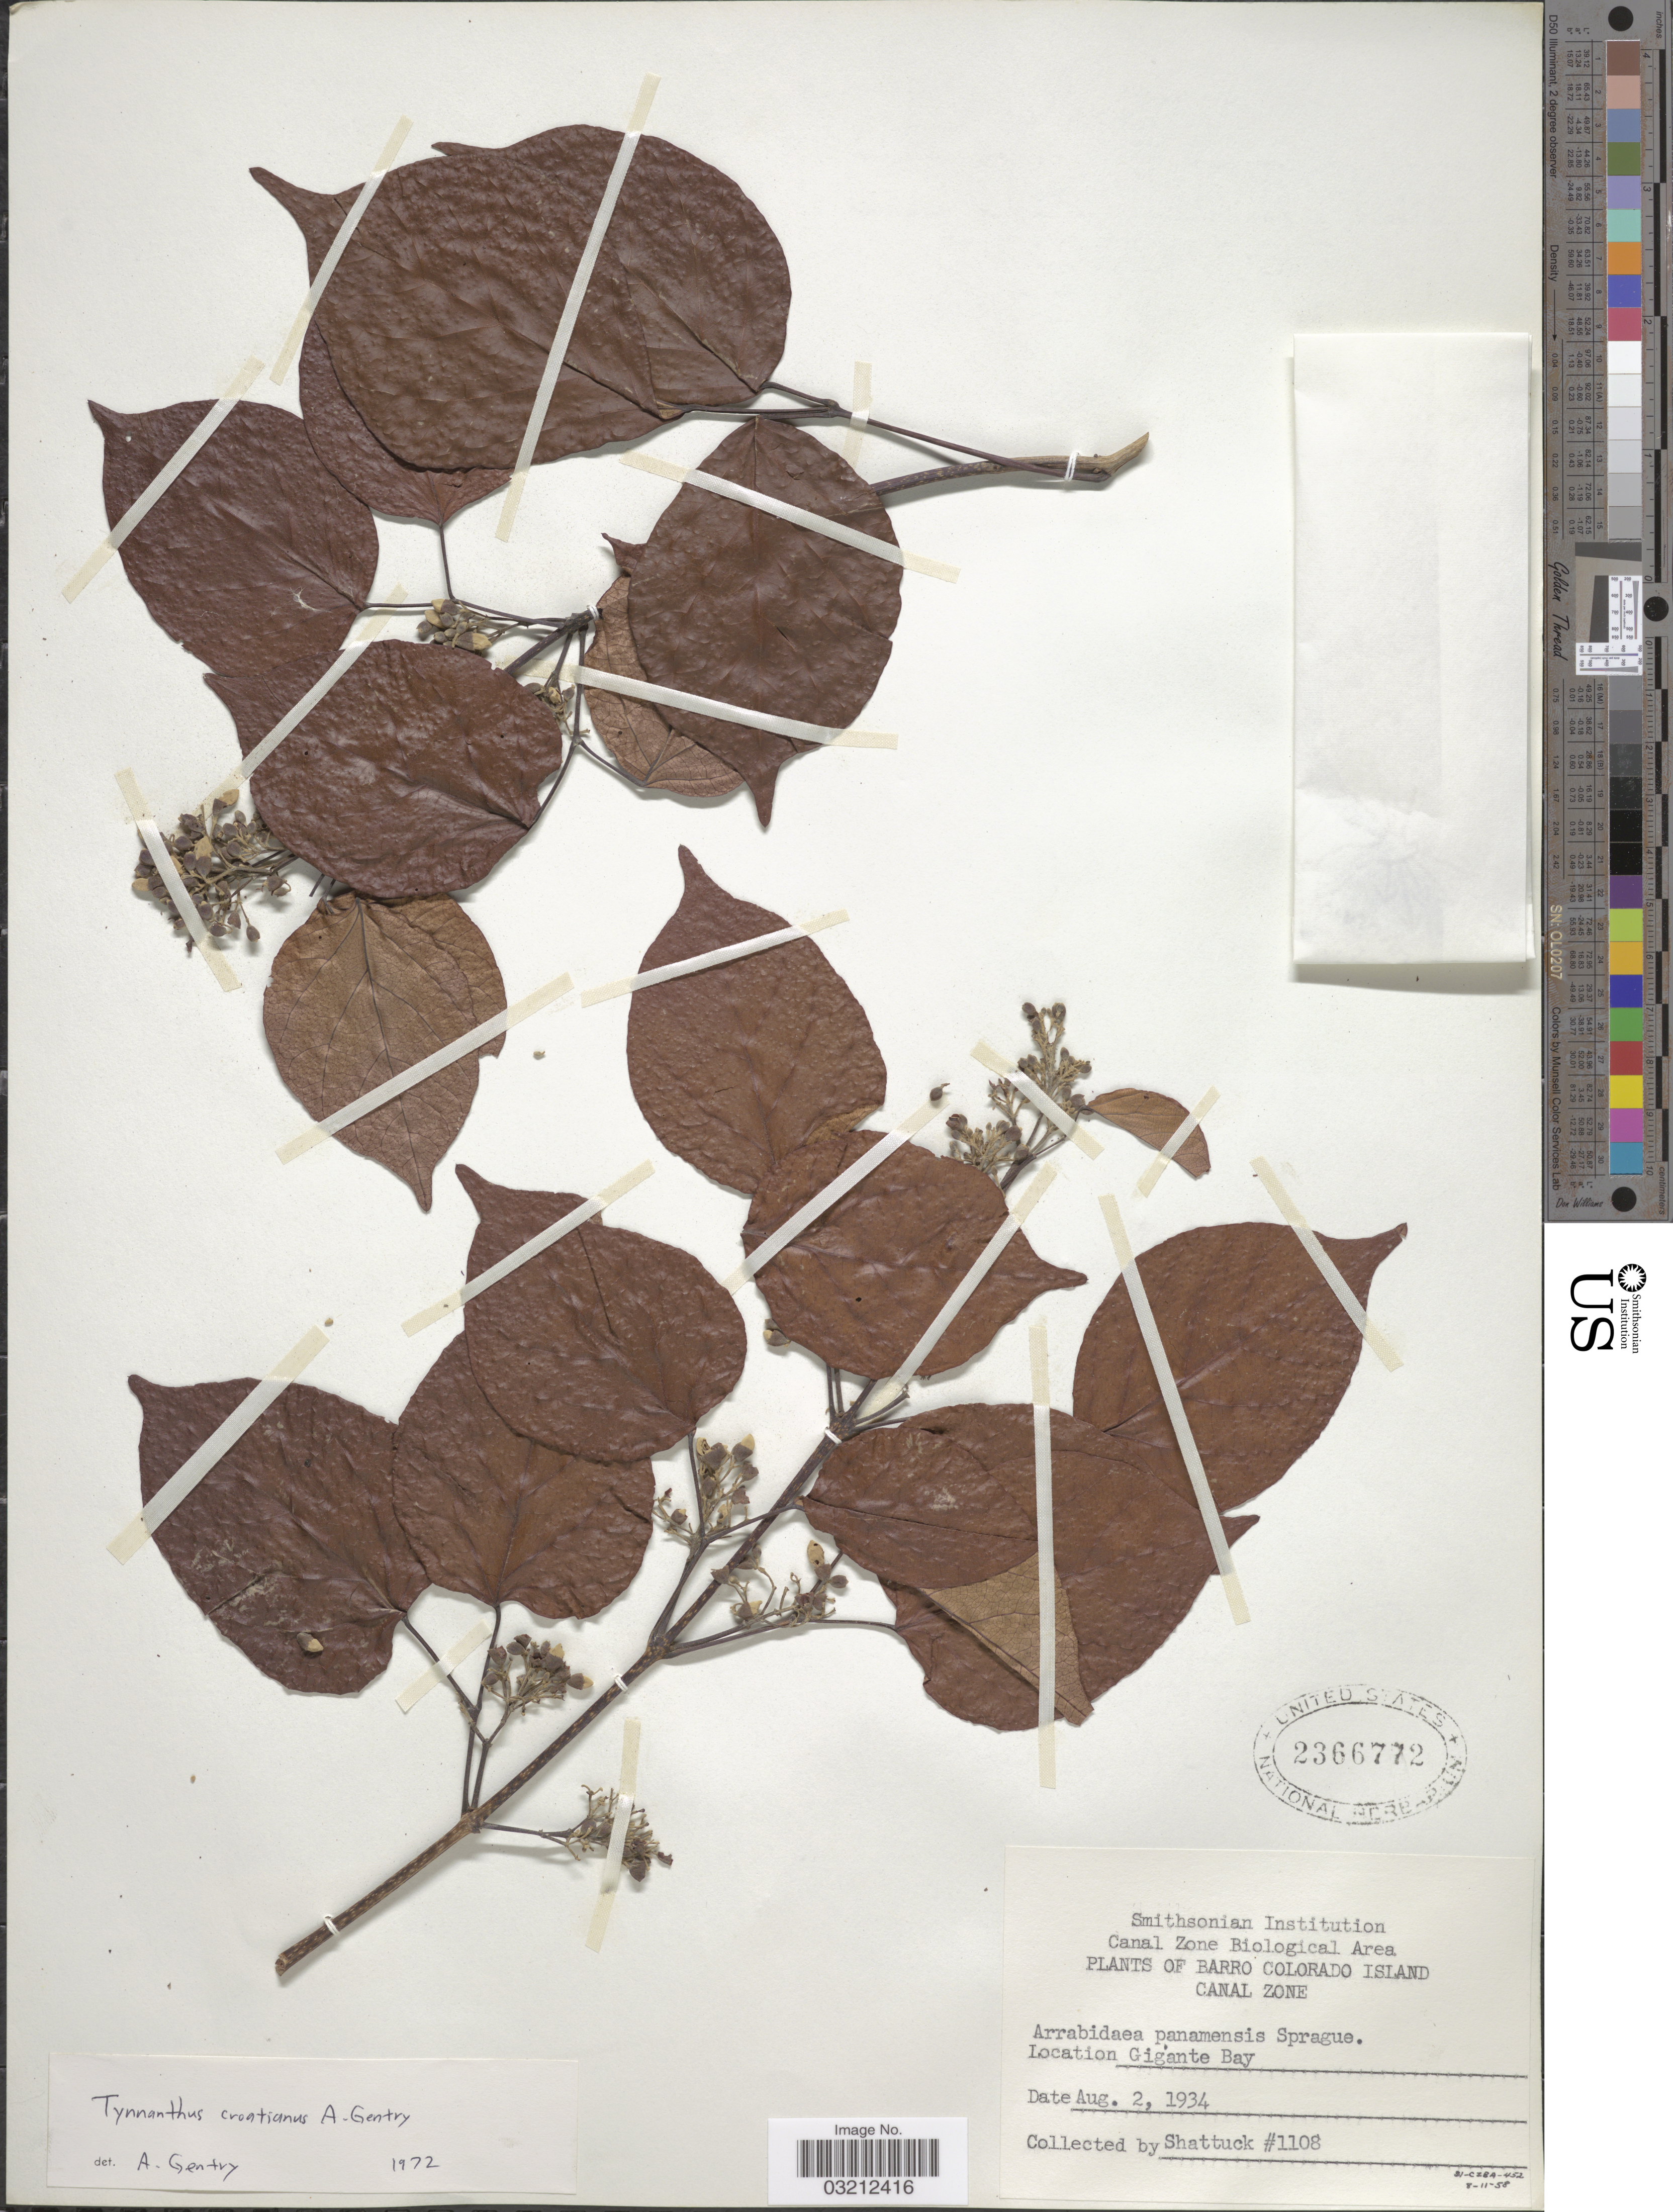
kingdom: Plantae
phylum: Tracheophyta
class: Magnoliopsida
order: Lamiales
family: Bignoniaceae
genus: Tynanthus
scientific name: Tynanthus croatianus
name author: A.H. Gentry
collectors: Shattuck, --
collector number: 1108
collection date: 1934-08-02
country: Panama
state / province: Panamá Oeste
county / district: Canal Zone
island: Barro Colorado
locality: Barro Colorado Island. Canal Zone. Gigante Bay.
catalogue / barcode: US 2366772